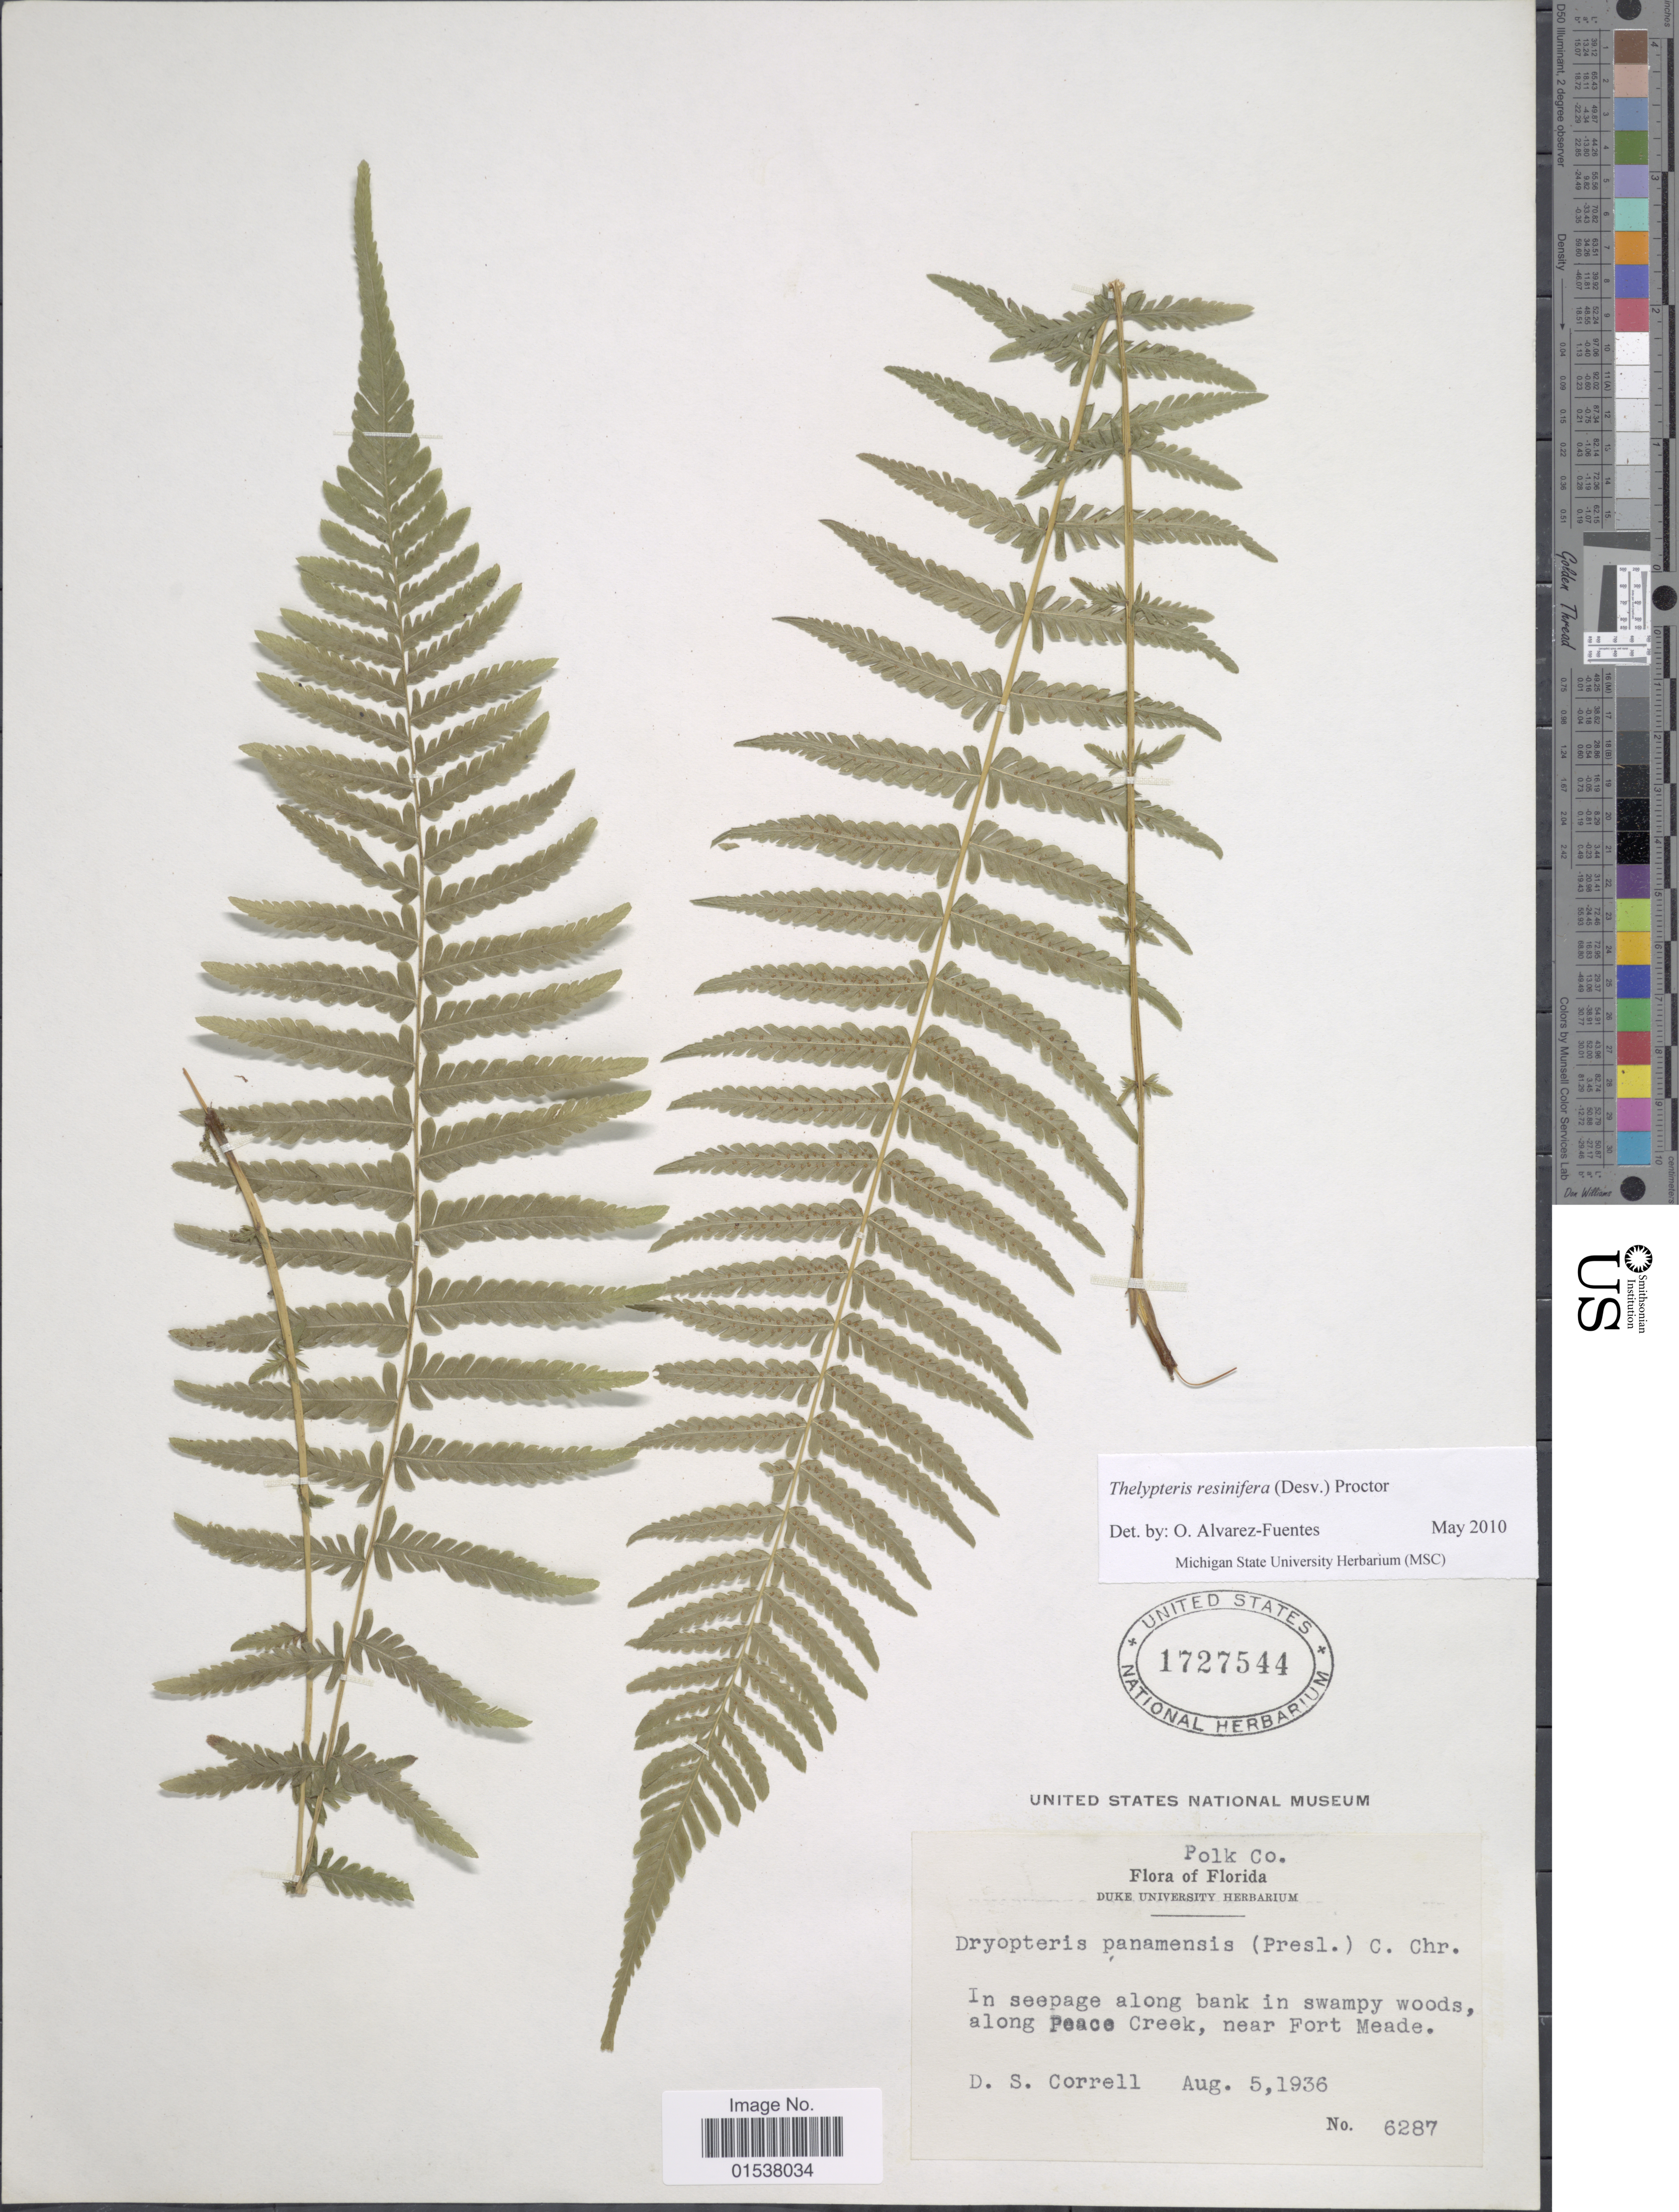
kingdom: Plantae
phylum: Tracheophyta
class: Polypodiopsida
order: Polypodiales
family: Thelypteridaceae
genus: Amauropelta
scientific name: Amauropelta resinifera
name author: (Desv.) Pic. Serm.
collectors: D. S. Correll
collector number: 6287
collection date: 1936-08-05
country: United States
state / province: Florida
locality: Polk Co., in seepage along bank in swampy woods, along Peace Creek, near Fort Meade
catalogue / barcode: US 1727544